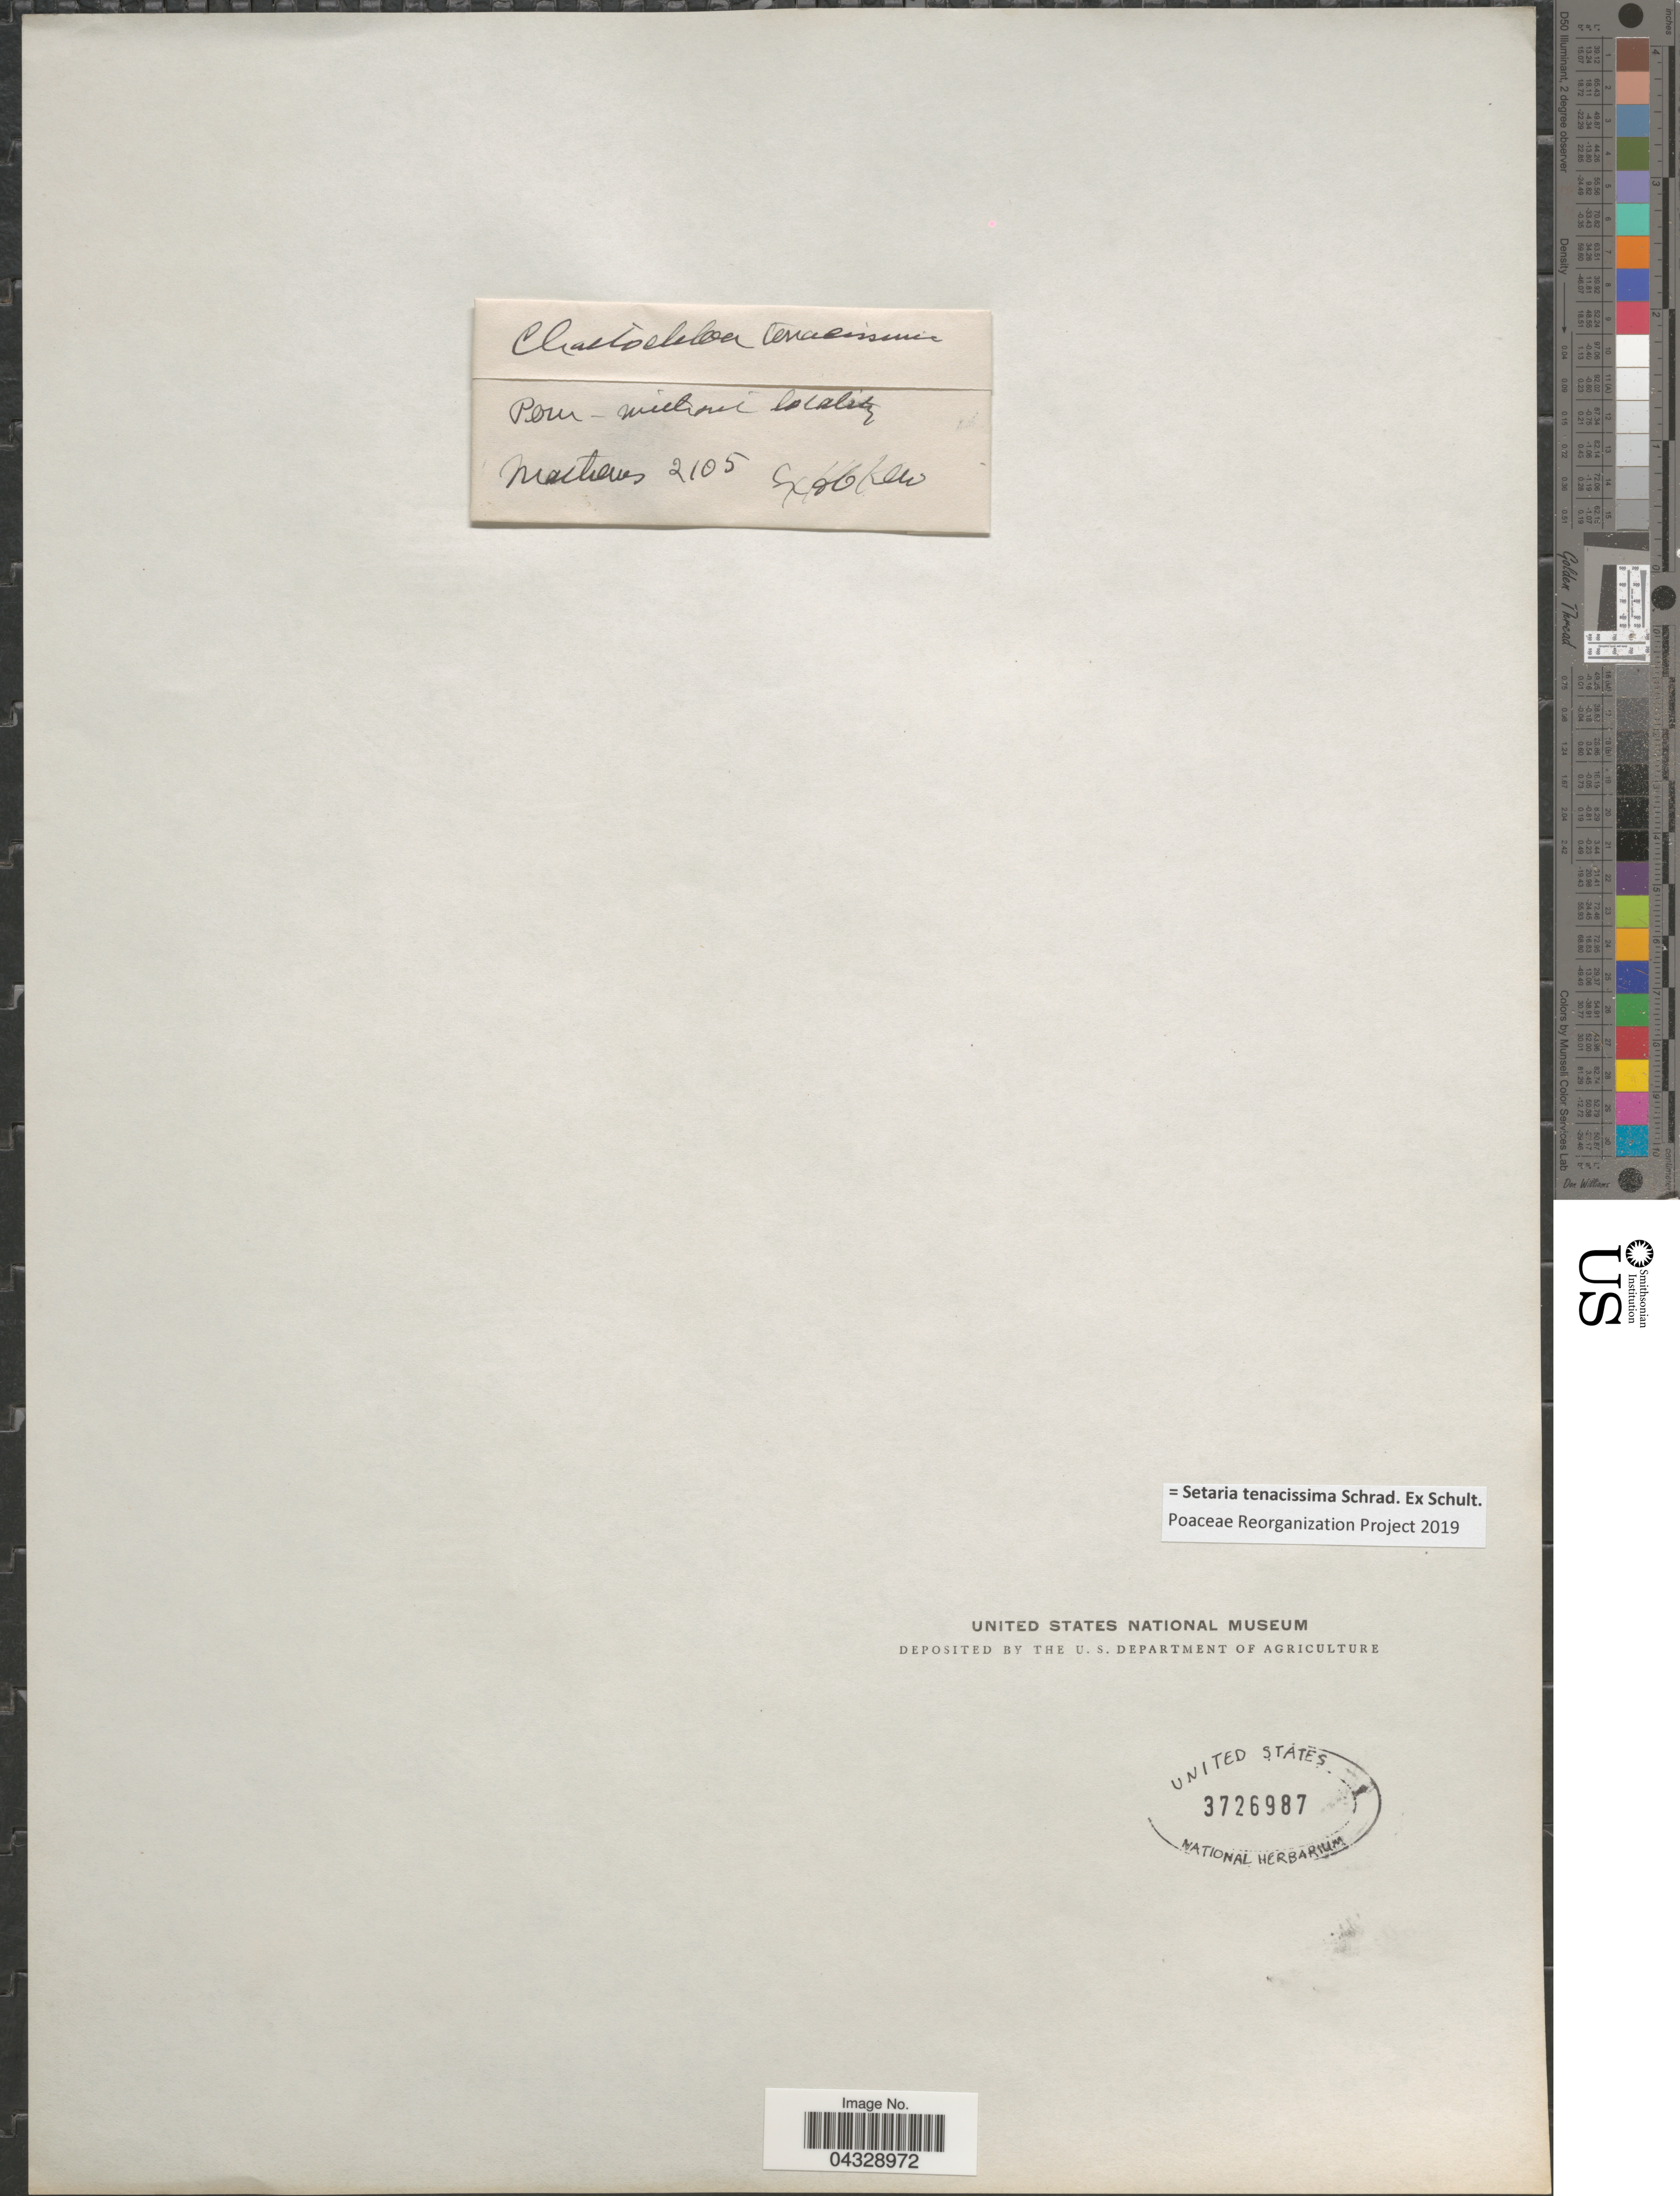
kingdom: Plantae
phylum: Tracheophyta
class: Liliopsida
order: Poales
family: Poaceae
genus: Setaria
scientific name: Setaria tenacissima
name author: Schrad. ex Schult.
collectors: -- Mathews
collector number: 2105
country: Peru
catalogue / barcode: US 3726987